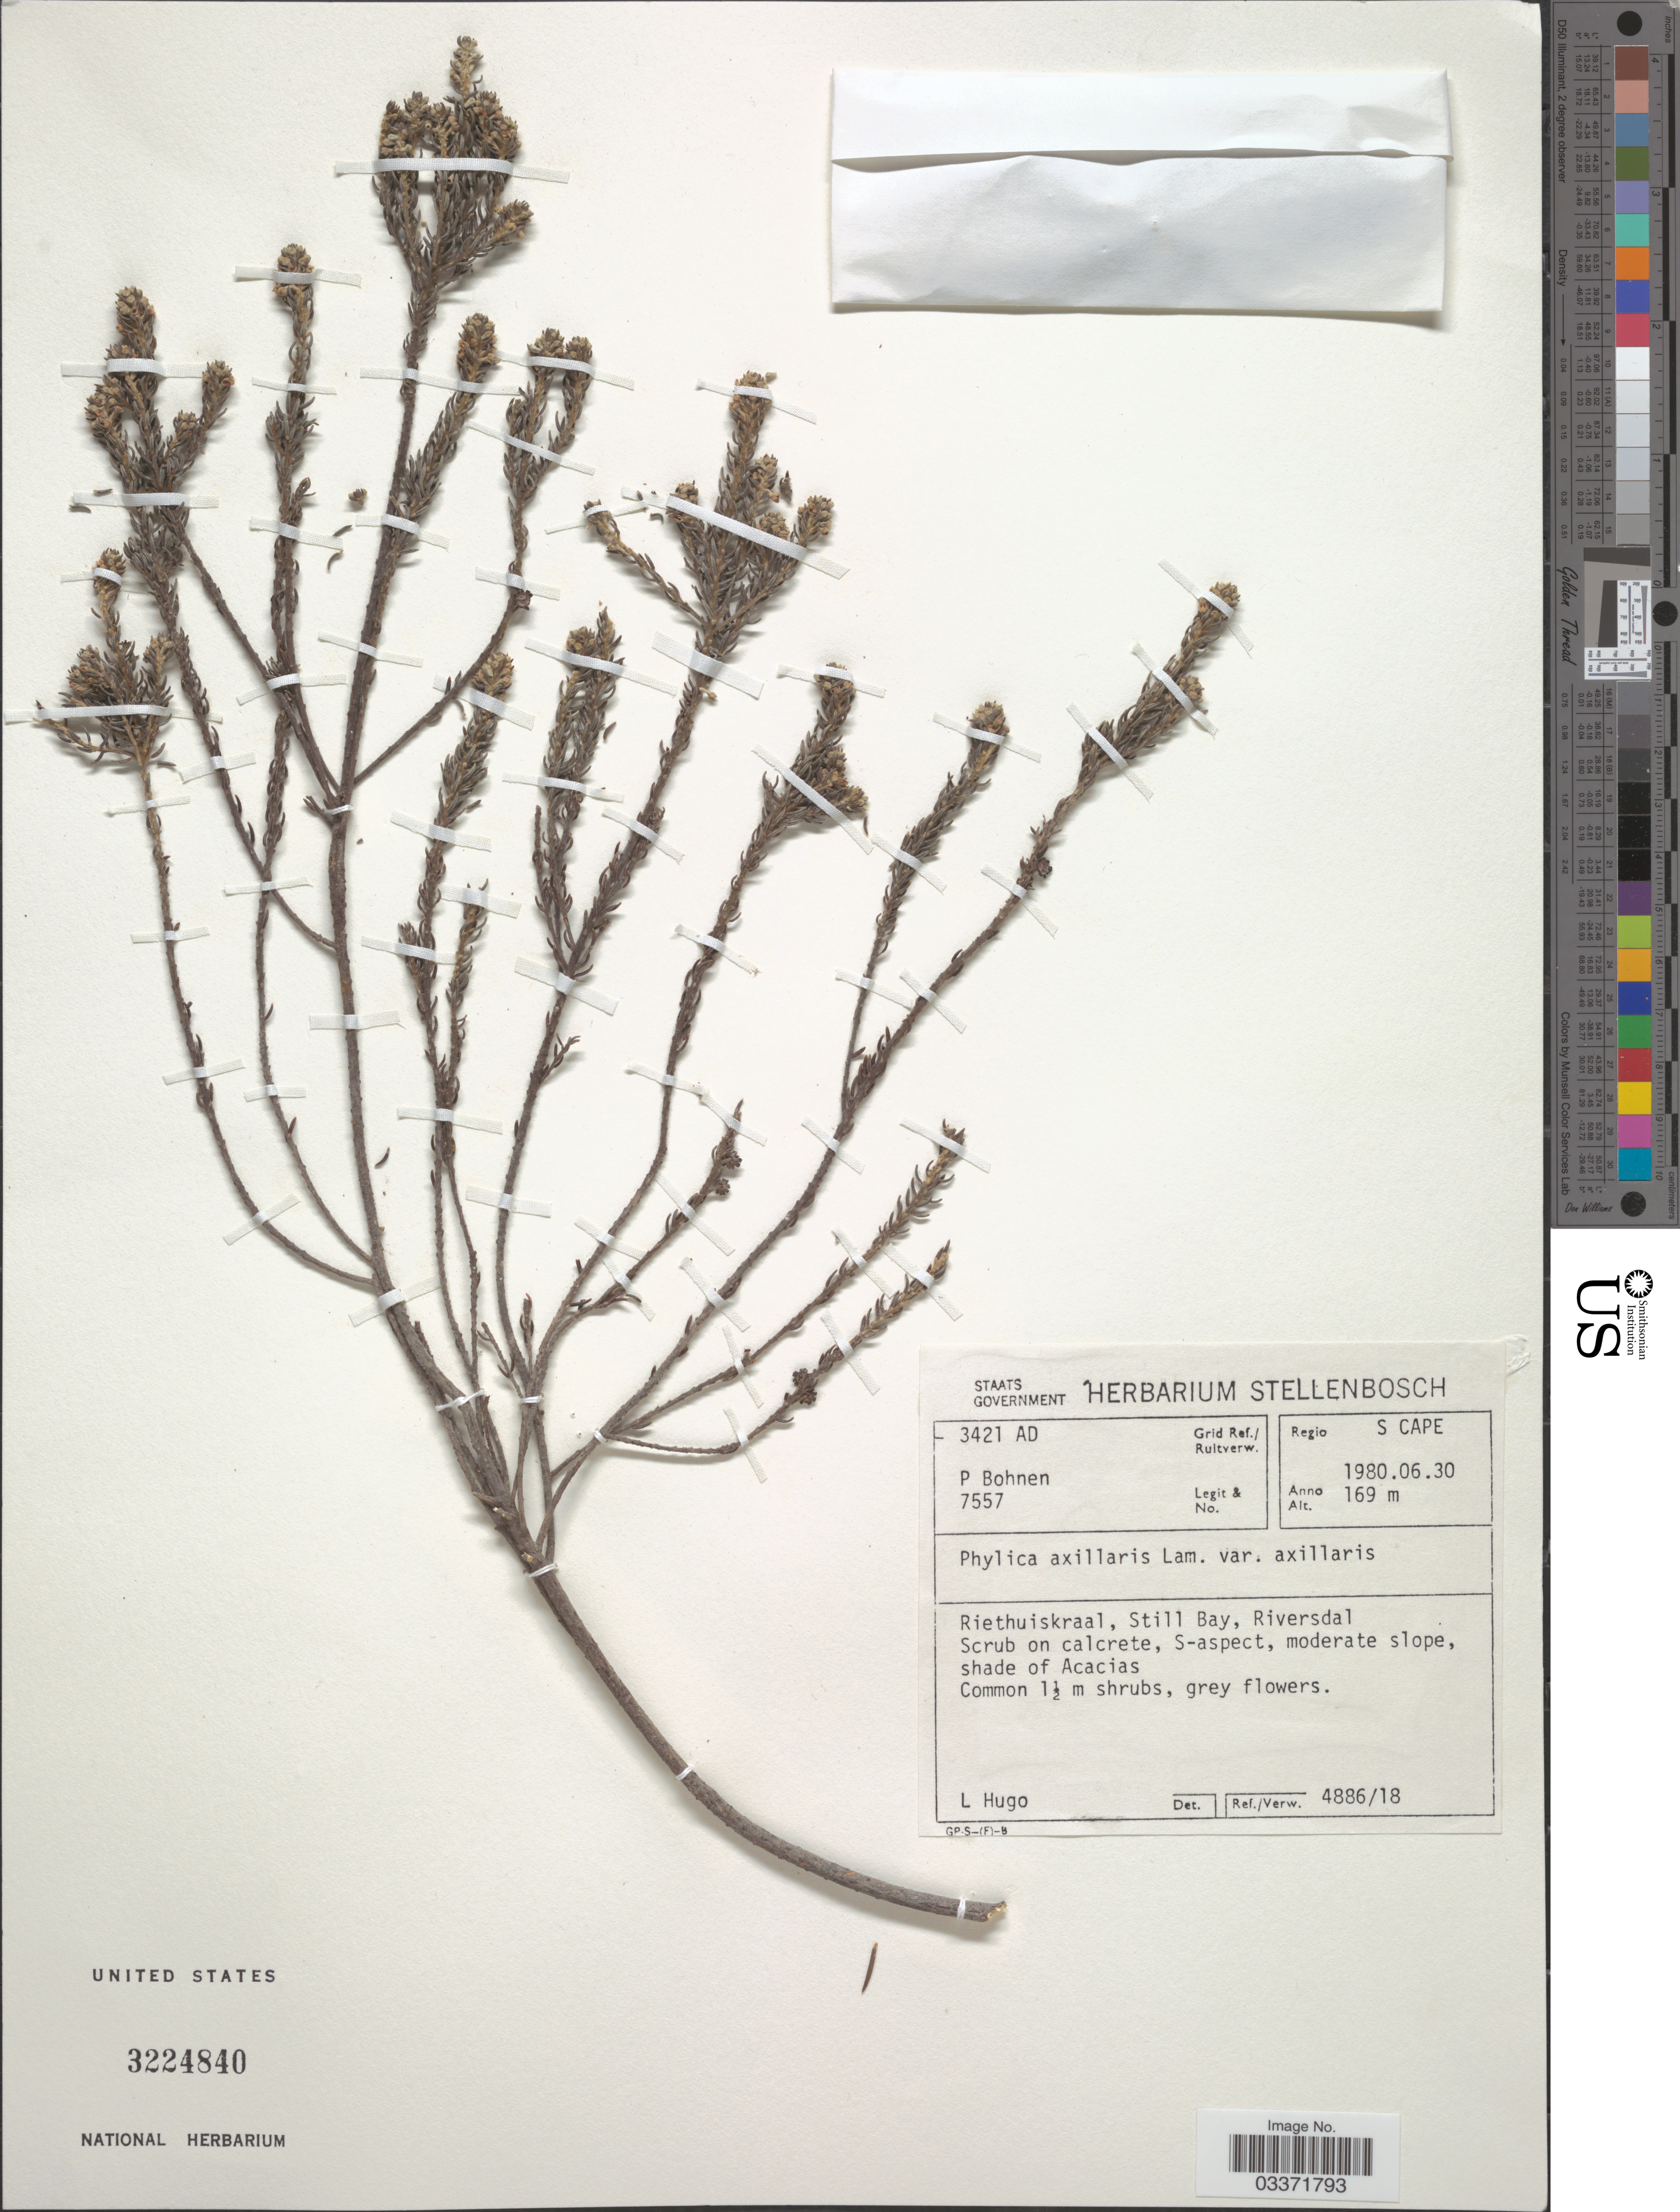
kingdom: Plantae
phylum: Tracheophyta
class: Magnoliopsida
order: Rosales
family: Rhamnaceae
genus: Phylica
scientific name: Phylica axillaris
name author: Lam.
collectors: P. Bohnen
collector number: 7557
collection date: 1980-06-30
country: South Africa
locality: Grid Ref./Ruitverw. 3421 AD, Regio S Cape, Riethuiskraal, Still Bay, Riversdal.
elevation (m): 169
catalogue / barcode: US 3224840